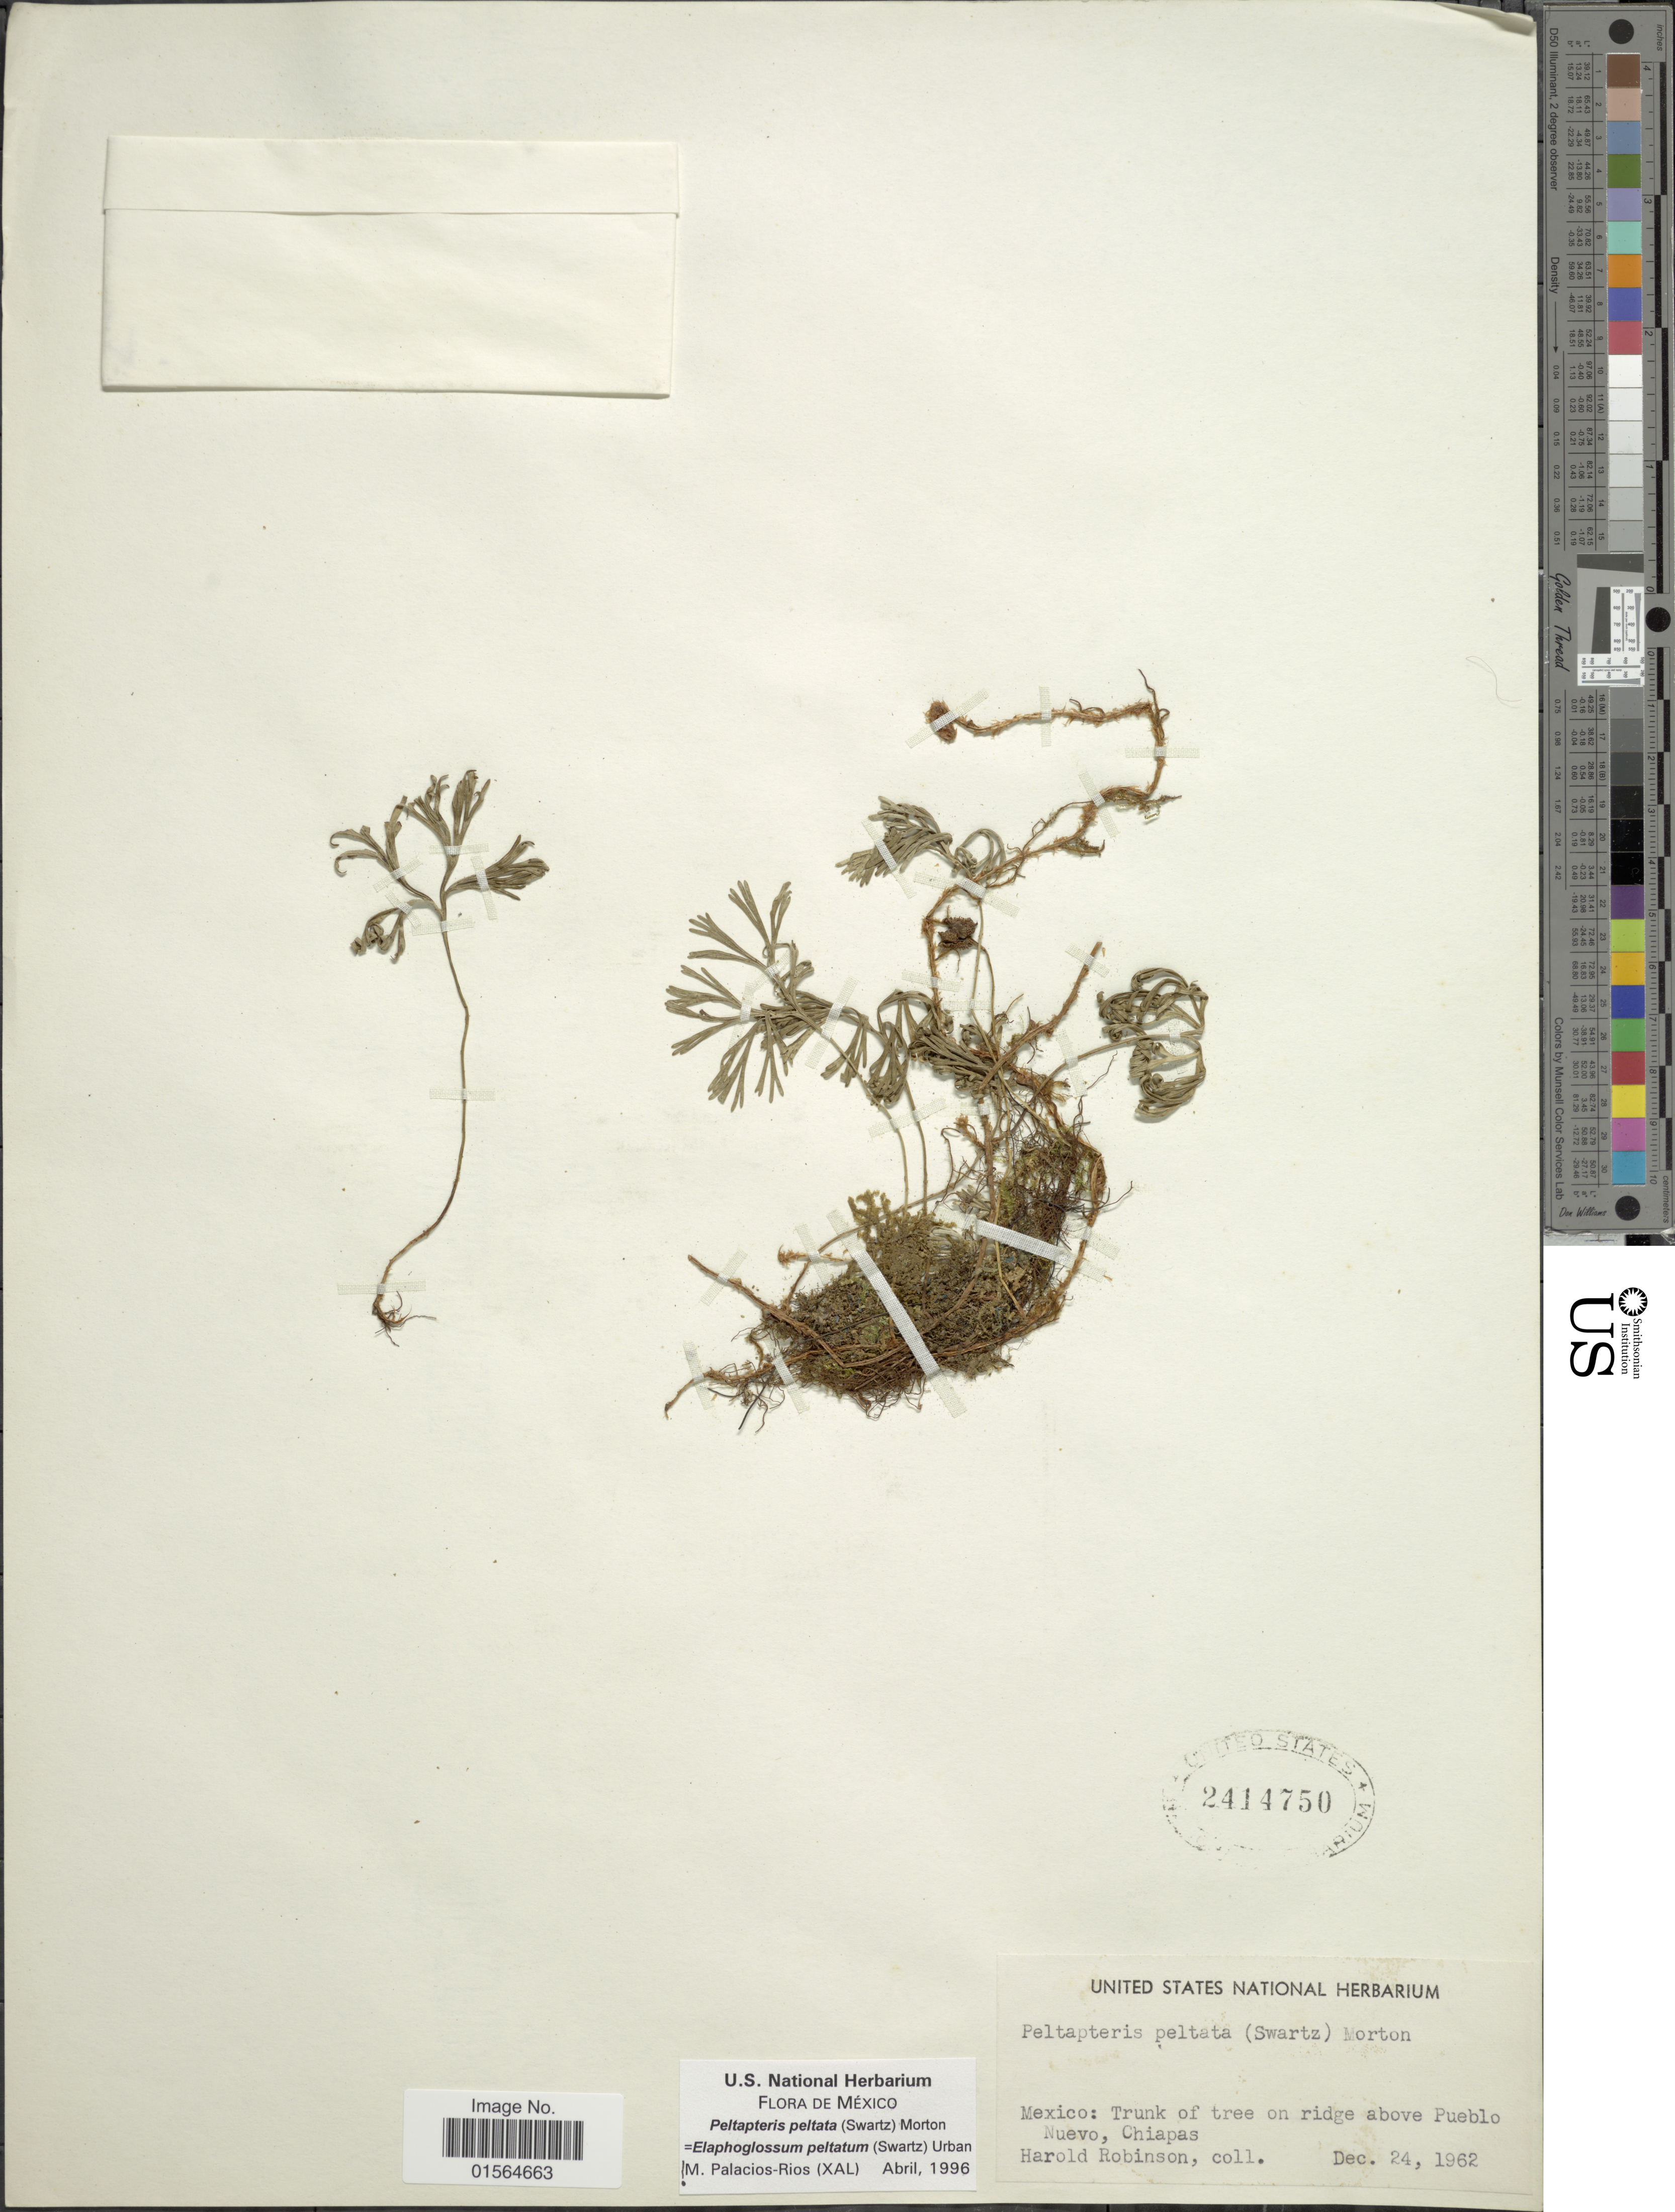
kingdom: Plantae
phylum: Tracheophyta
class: Polypodiopsida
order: Polypodiales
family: Dryopteridaceae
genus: Elaphoglossum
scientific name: Elaphoglossum peltatum f. peltatum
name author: (Sw.) Urb.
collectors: H. Robinson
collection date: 1962-12-24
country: Mexico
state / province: Chiapas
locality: Trunk of tree on ridge above Pueblo Nuevo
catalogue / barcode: US 2414750